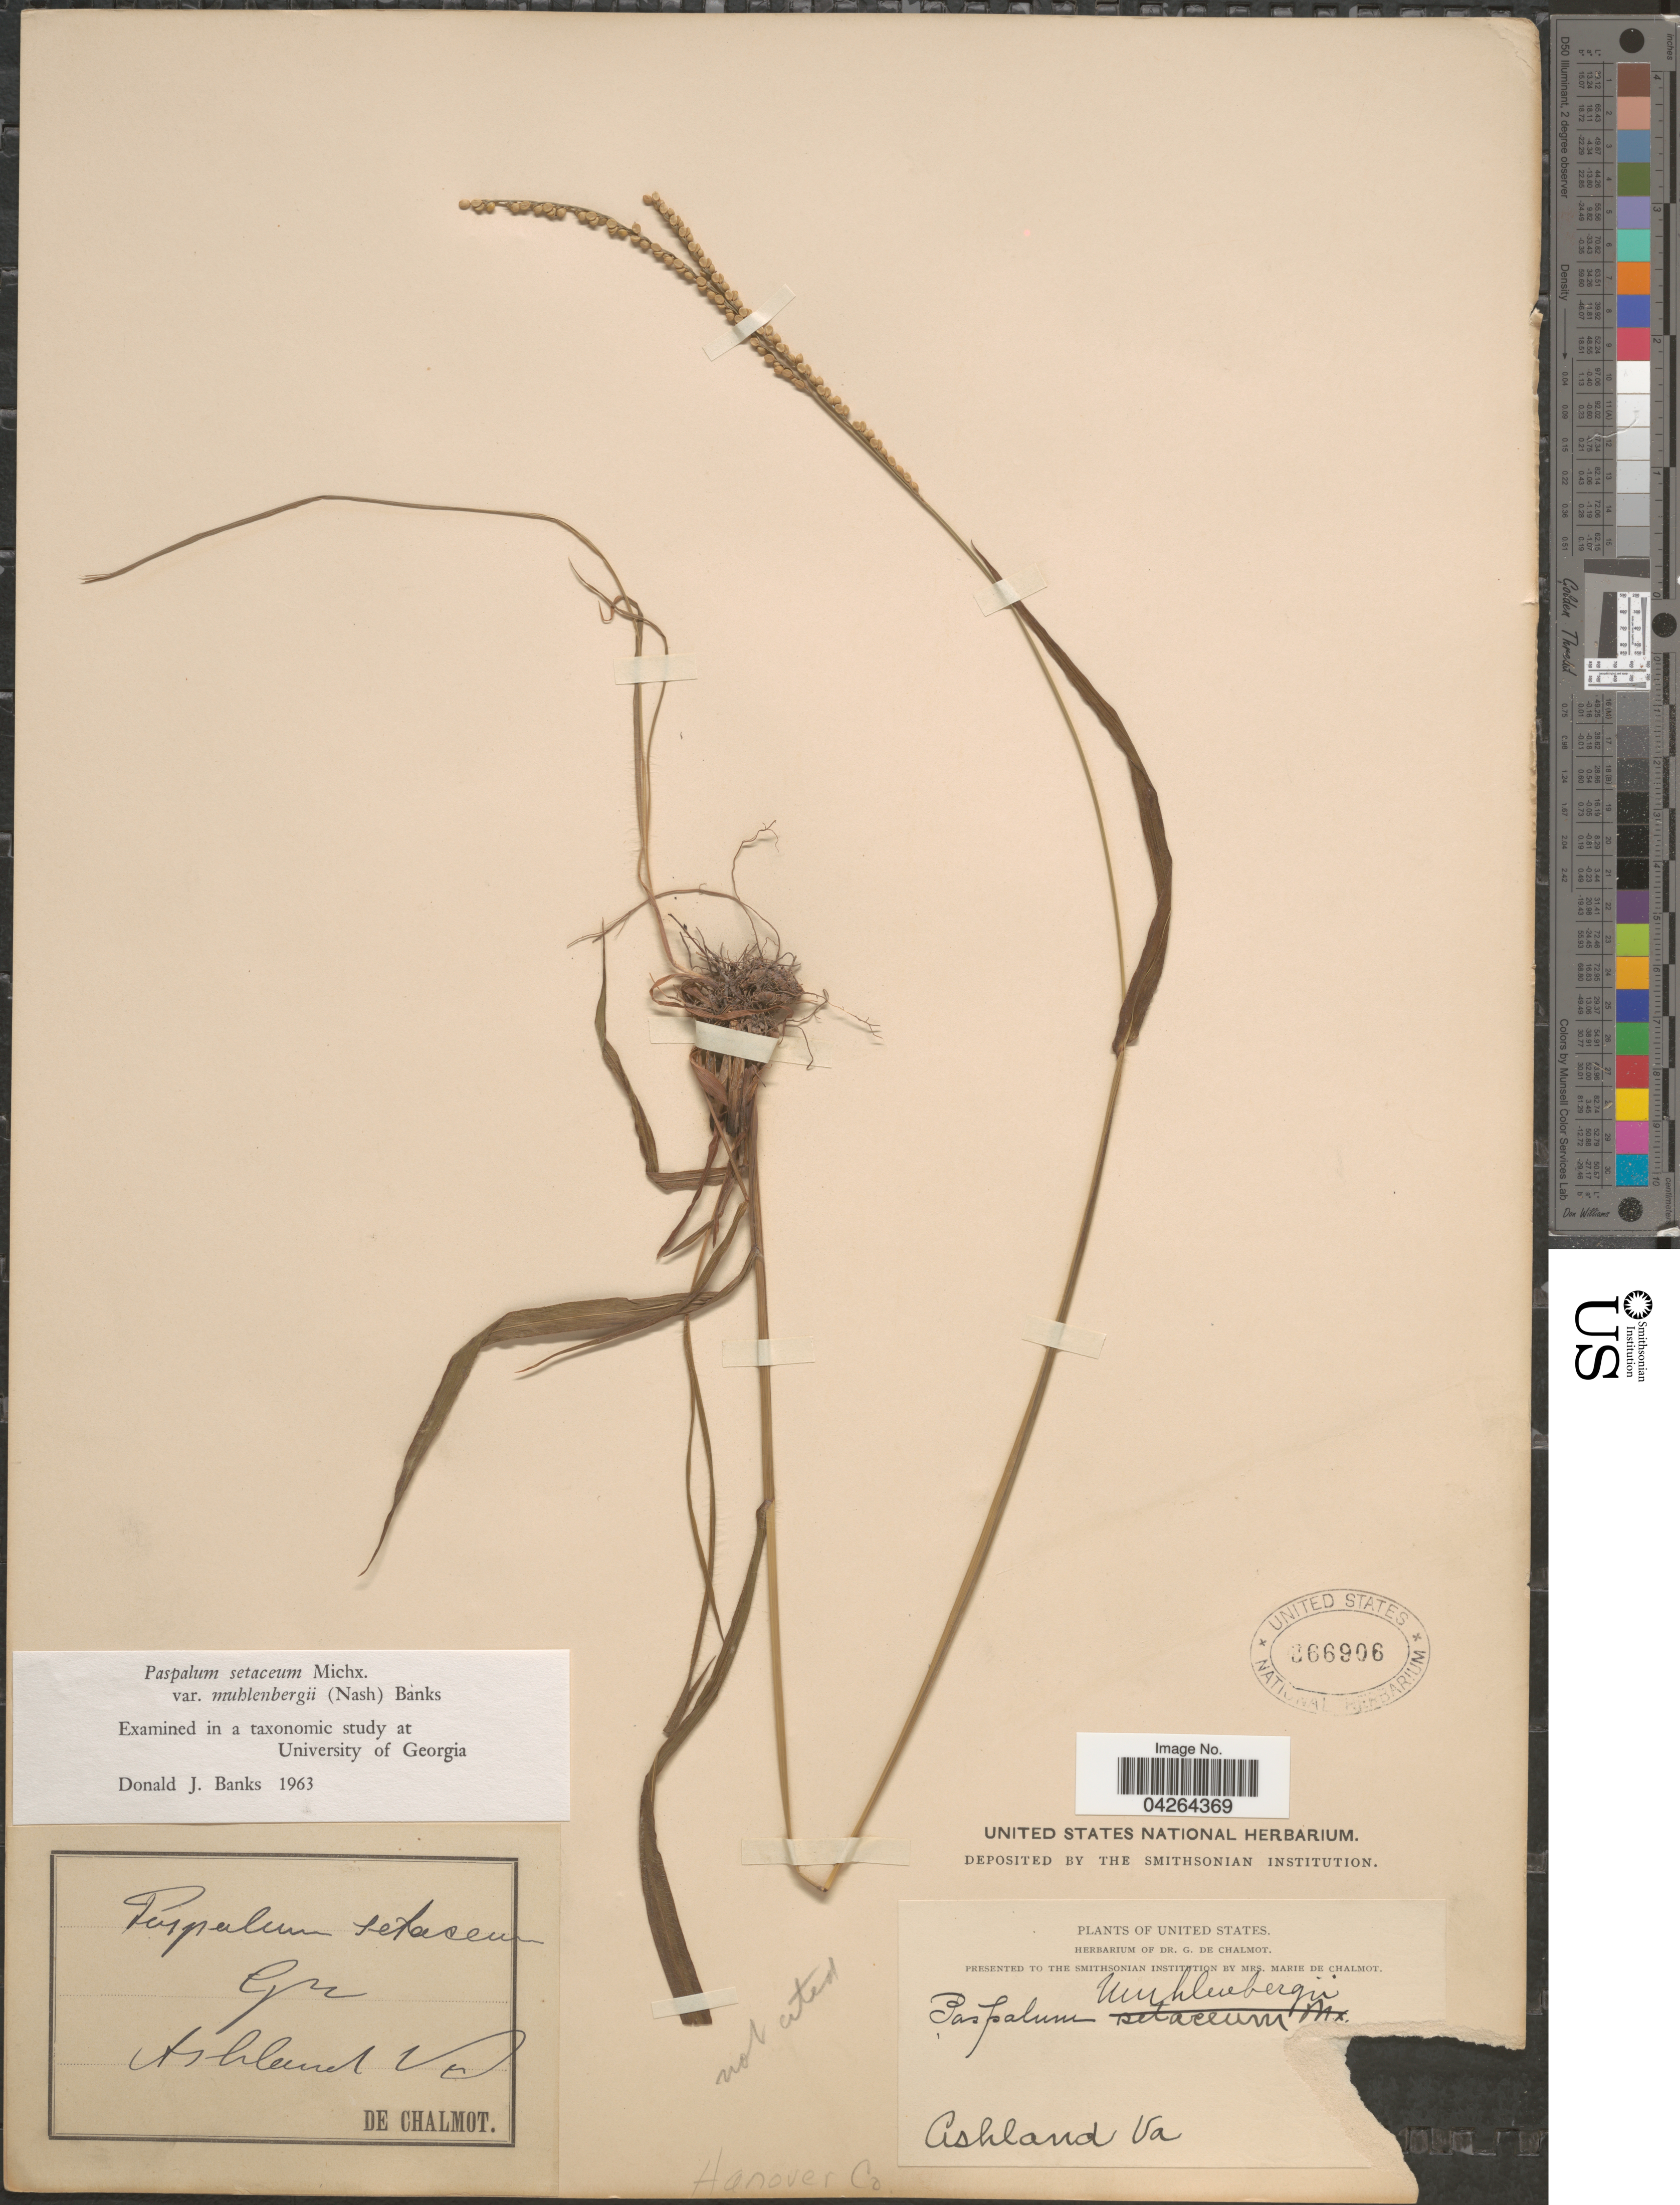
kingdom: Plantae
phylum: Tracheophyta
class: Liliopsida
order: Poales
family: Poaceae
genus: Paspalum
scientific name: Paspalum setaceum var. muhlenbergii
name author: (Nash) D.J. Banks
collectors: G. de Chalmot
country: United States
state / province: Virginia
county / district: Hanover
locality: Ashland. Hanover Co.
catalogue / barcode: US 366906